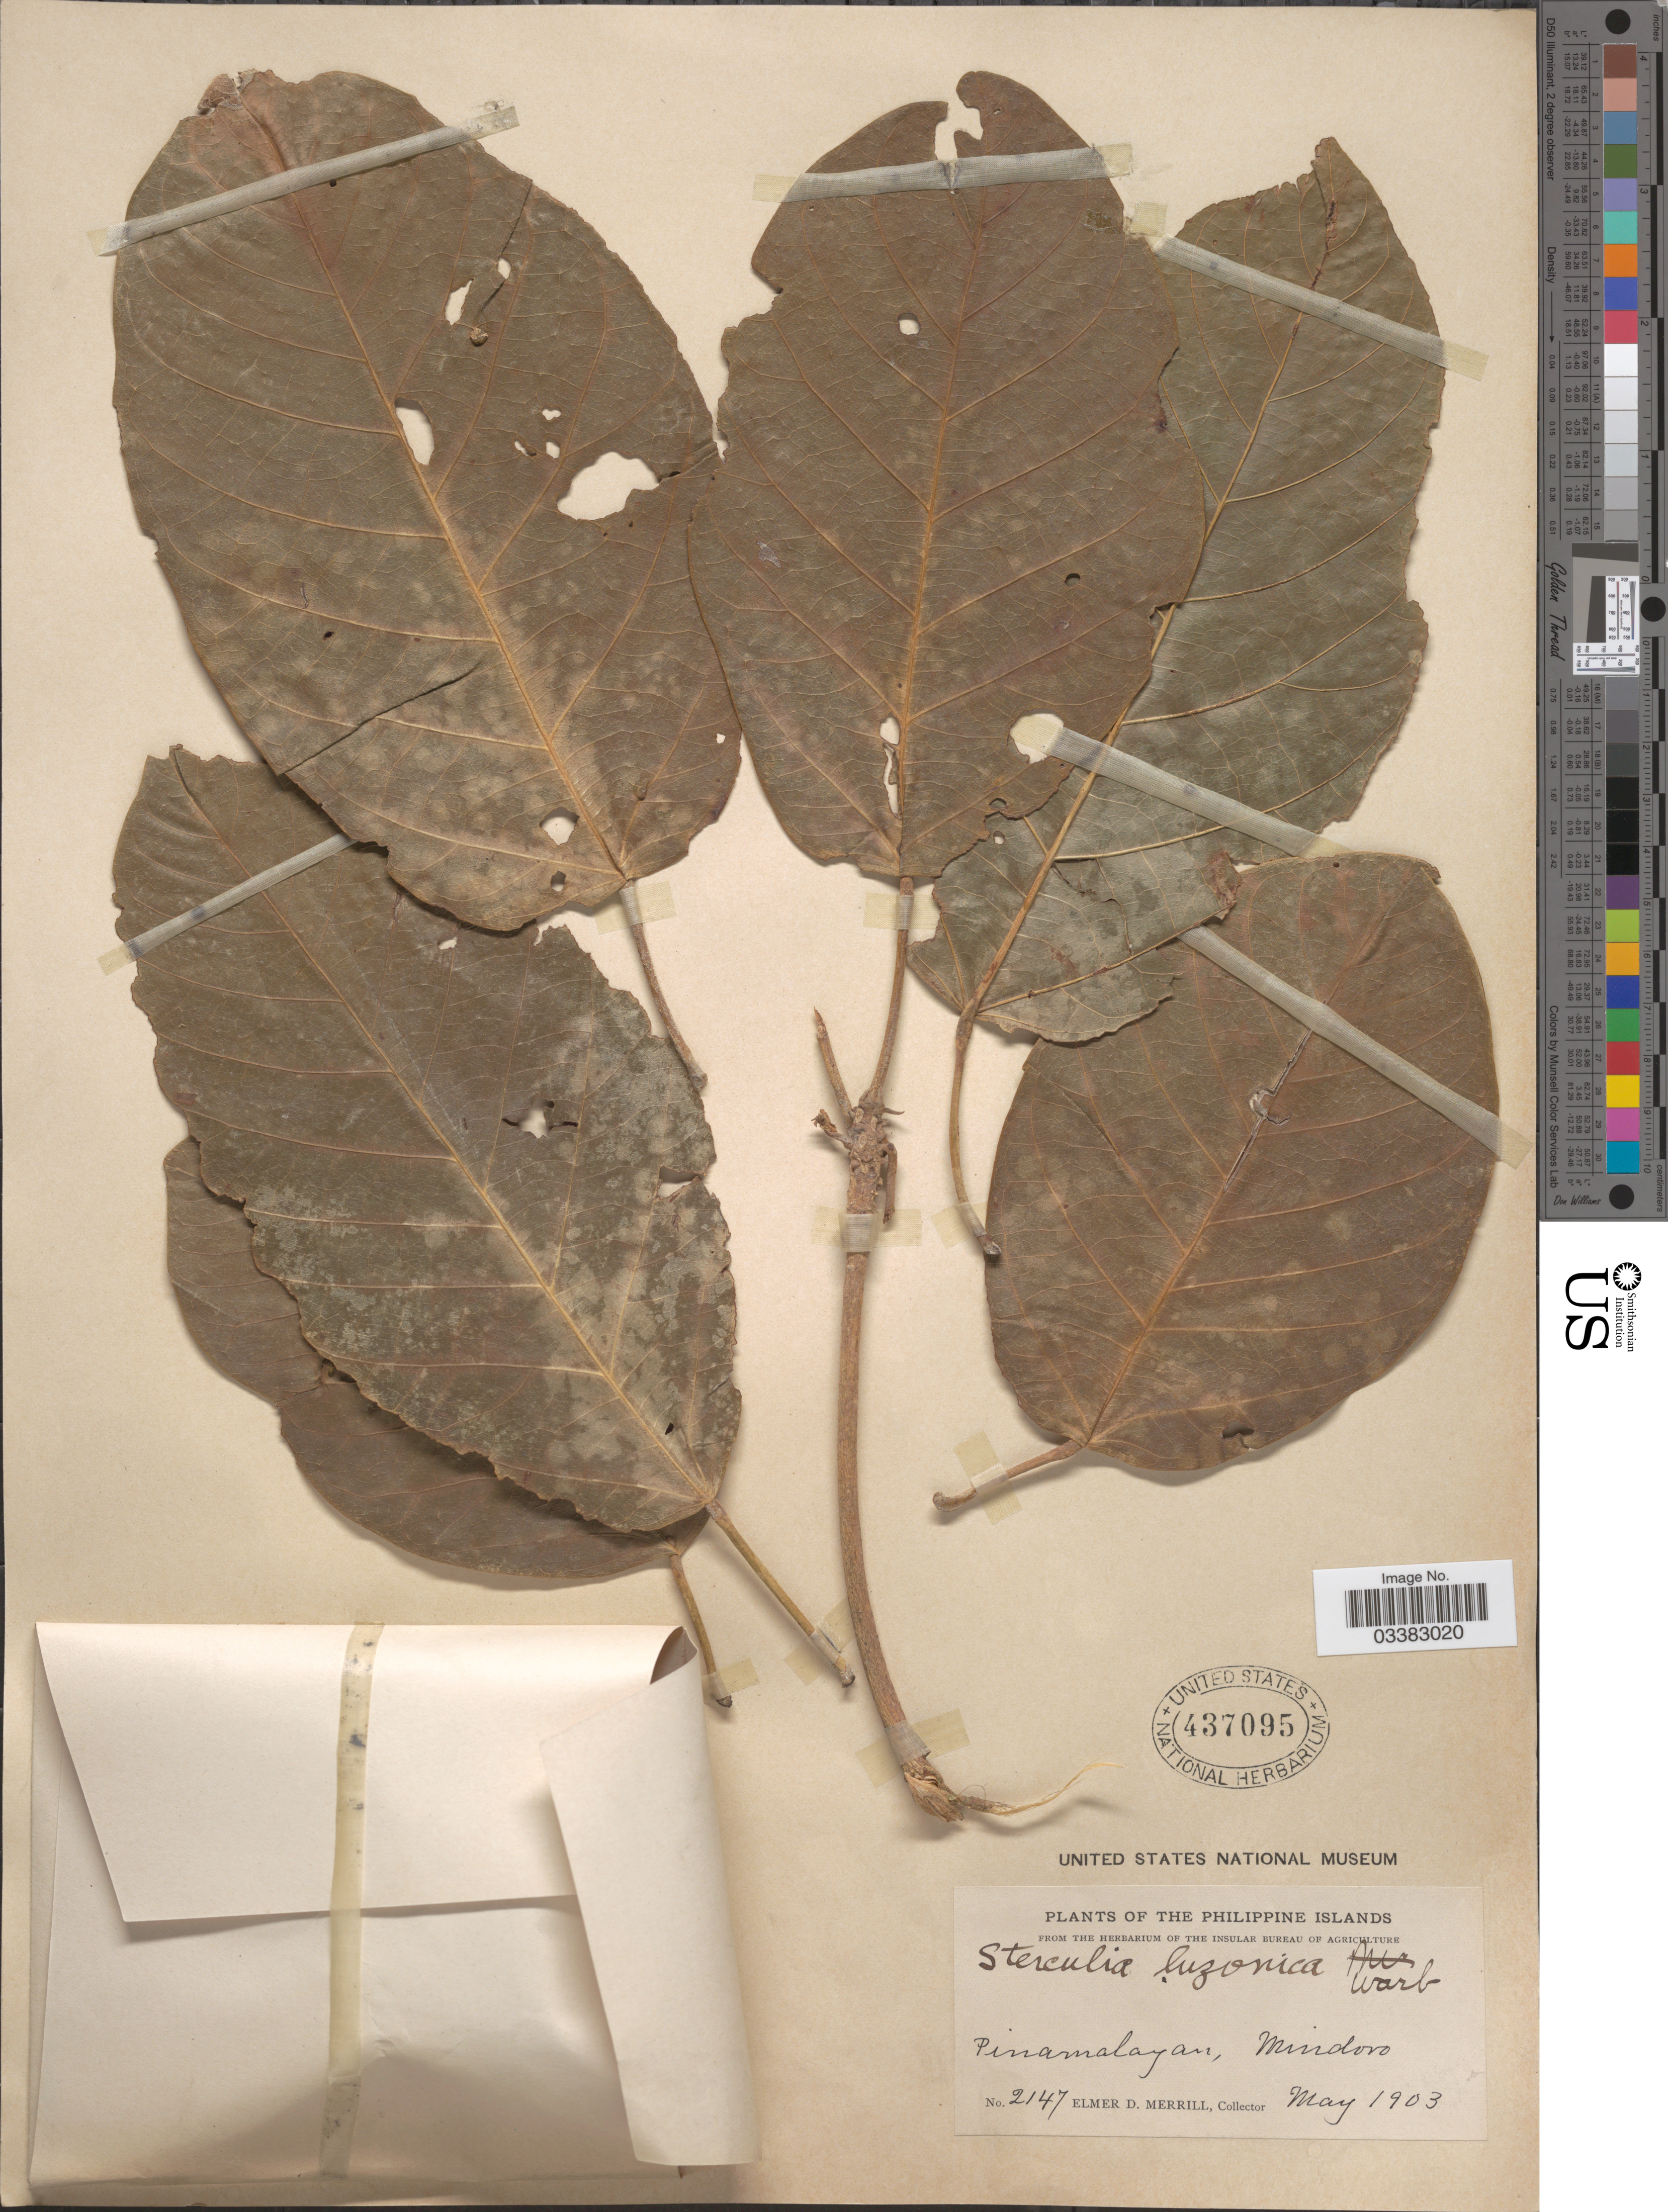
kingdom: Plantae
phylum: Tracheophyta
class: Magnoliopsida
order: Malvales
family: Malvaceae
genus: Sterculia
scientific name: Sterculia luzonica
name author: Warb.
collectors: E. D. Merrill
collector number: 2147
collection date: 1903-05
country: Philippines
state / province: Mimaropa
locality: The Philippine Islands, Pinamalayan, Mindoro.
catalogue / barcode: US 437095